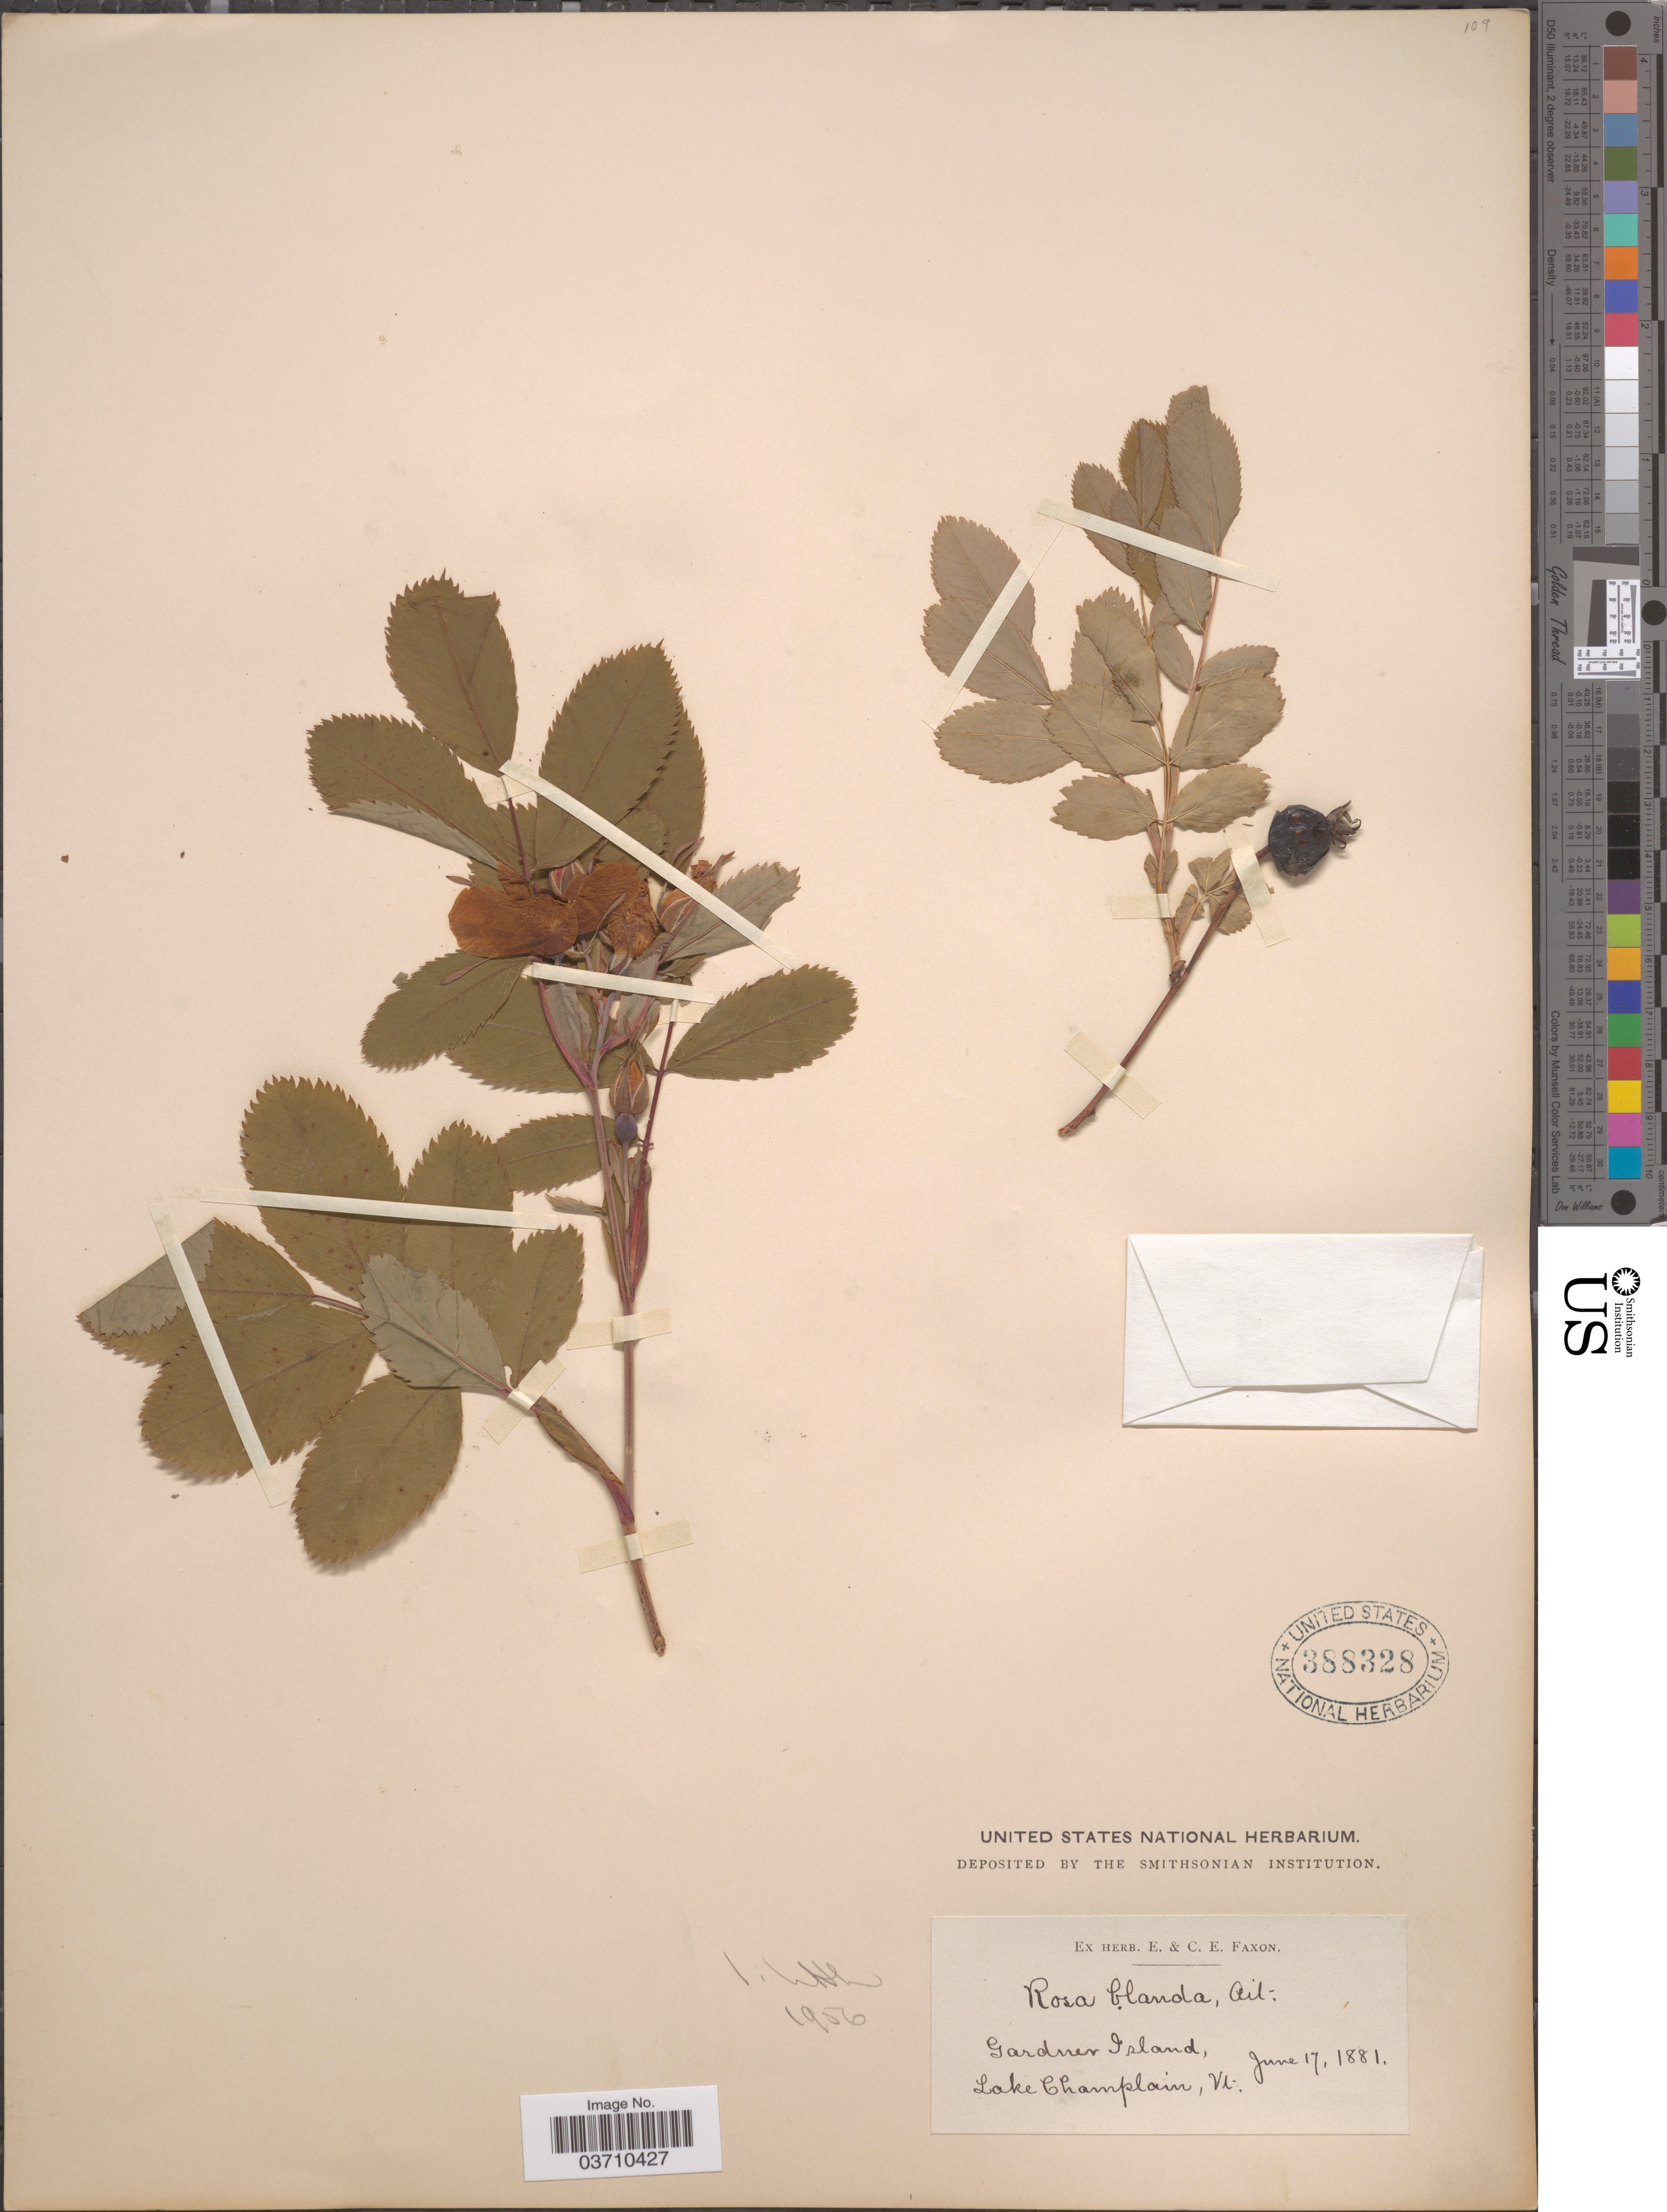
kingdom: Plantae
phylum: Tracheophyta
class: Magnoliopsida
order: Rosales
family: Rosaceae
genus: Rosa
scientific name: Rosa blanda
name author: Aiton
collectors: ex herb. E. & C.E. Faxon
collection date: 1881-06-17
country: United States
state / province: Vermont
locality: Gardner Island, Lake Champlain.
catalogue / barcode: US 388328